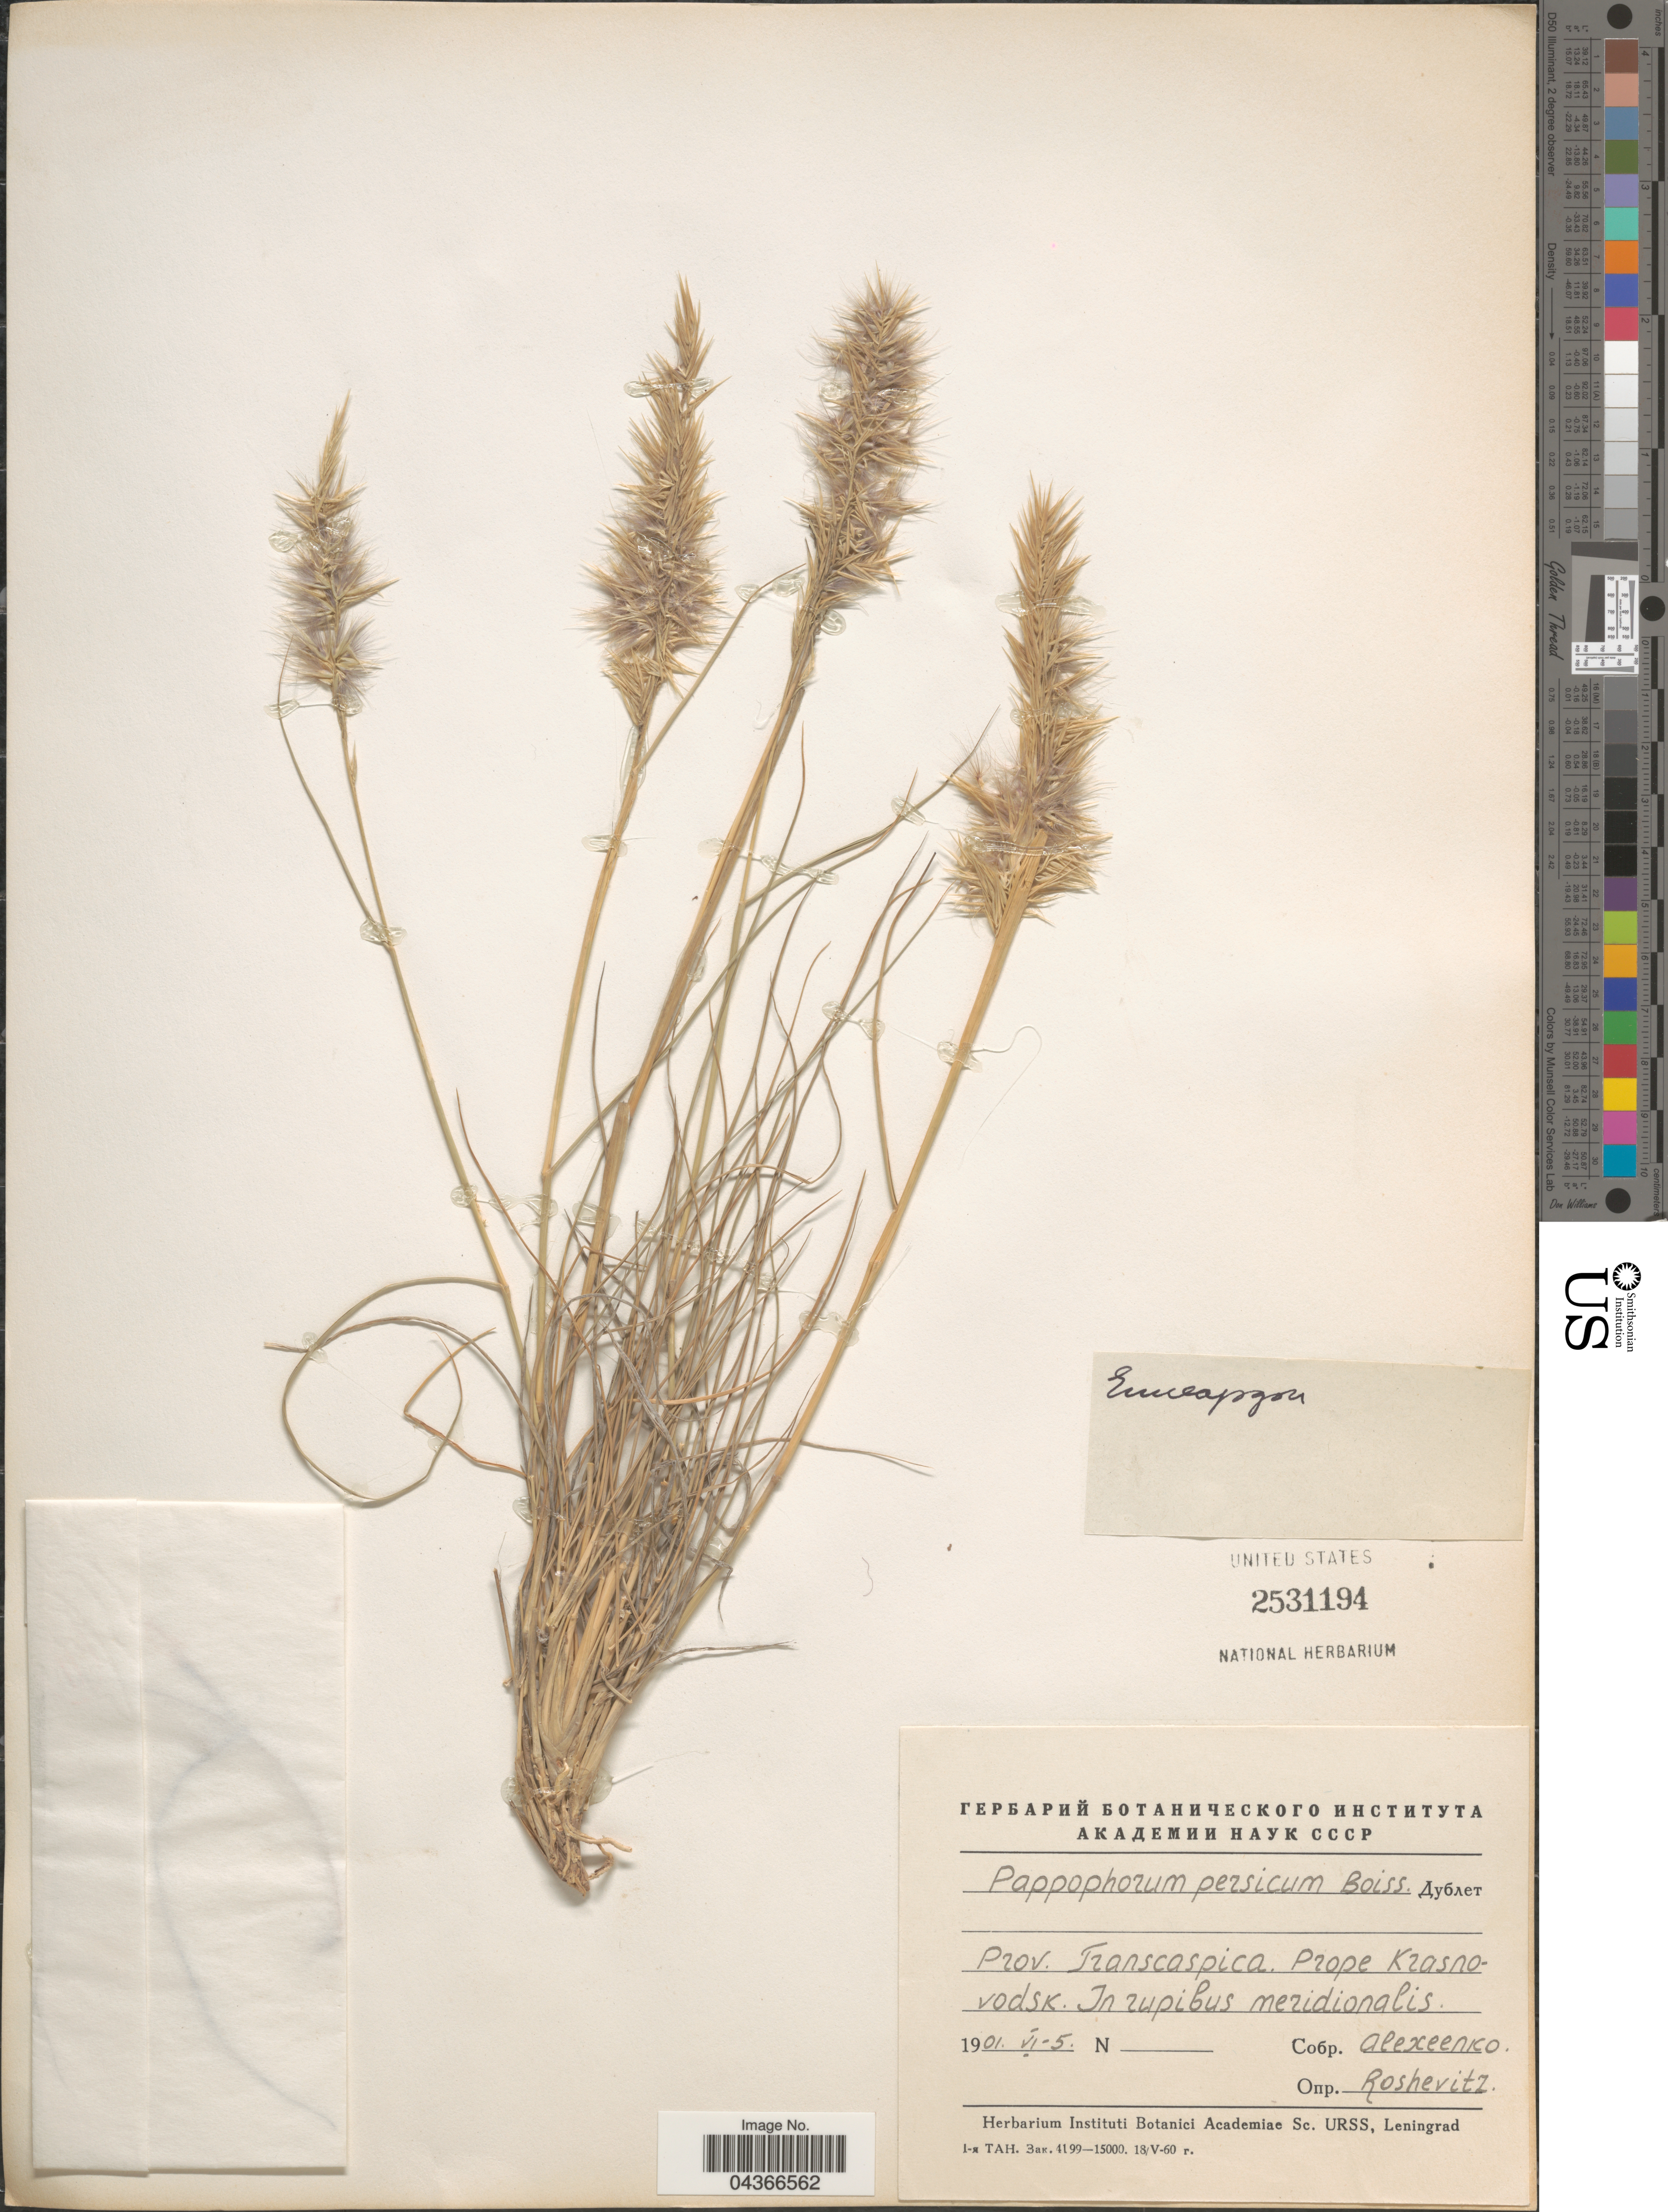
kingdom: Plantae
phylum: Tracheophyta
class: Liliopsida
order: Poales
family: Poaceae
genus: Enneapogon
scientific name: Enneapogon persicus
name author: Boiss.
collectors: Alexeenko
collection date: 1901-06-05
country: Turkmenistan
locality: Prov. Transcaspica. Prope Krasnovodsk. In rupibus meridionalis.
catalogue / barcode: US 2531194